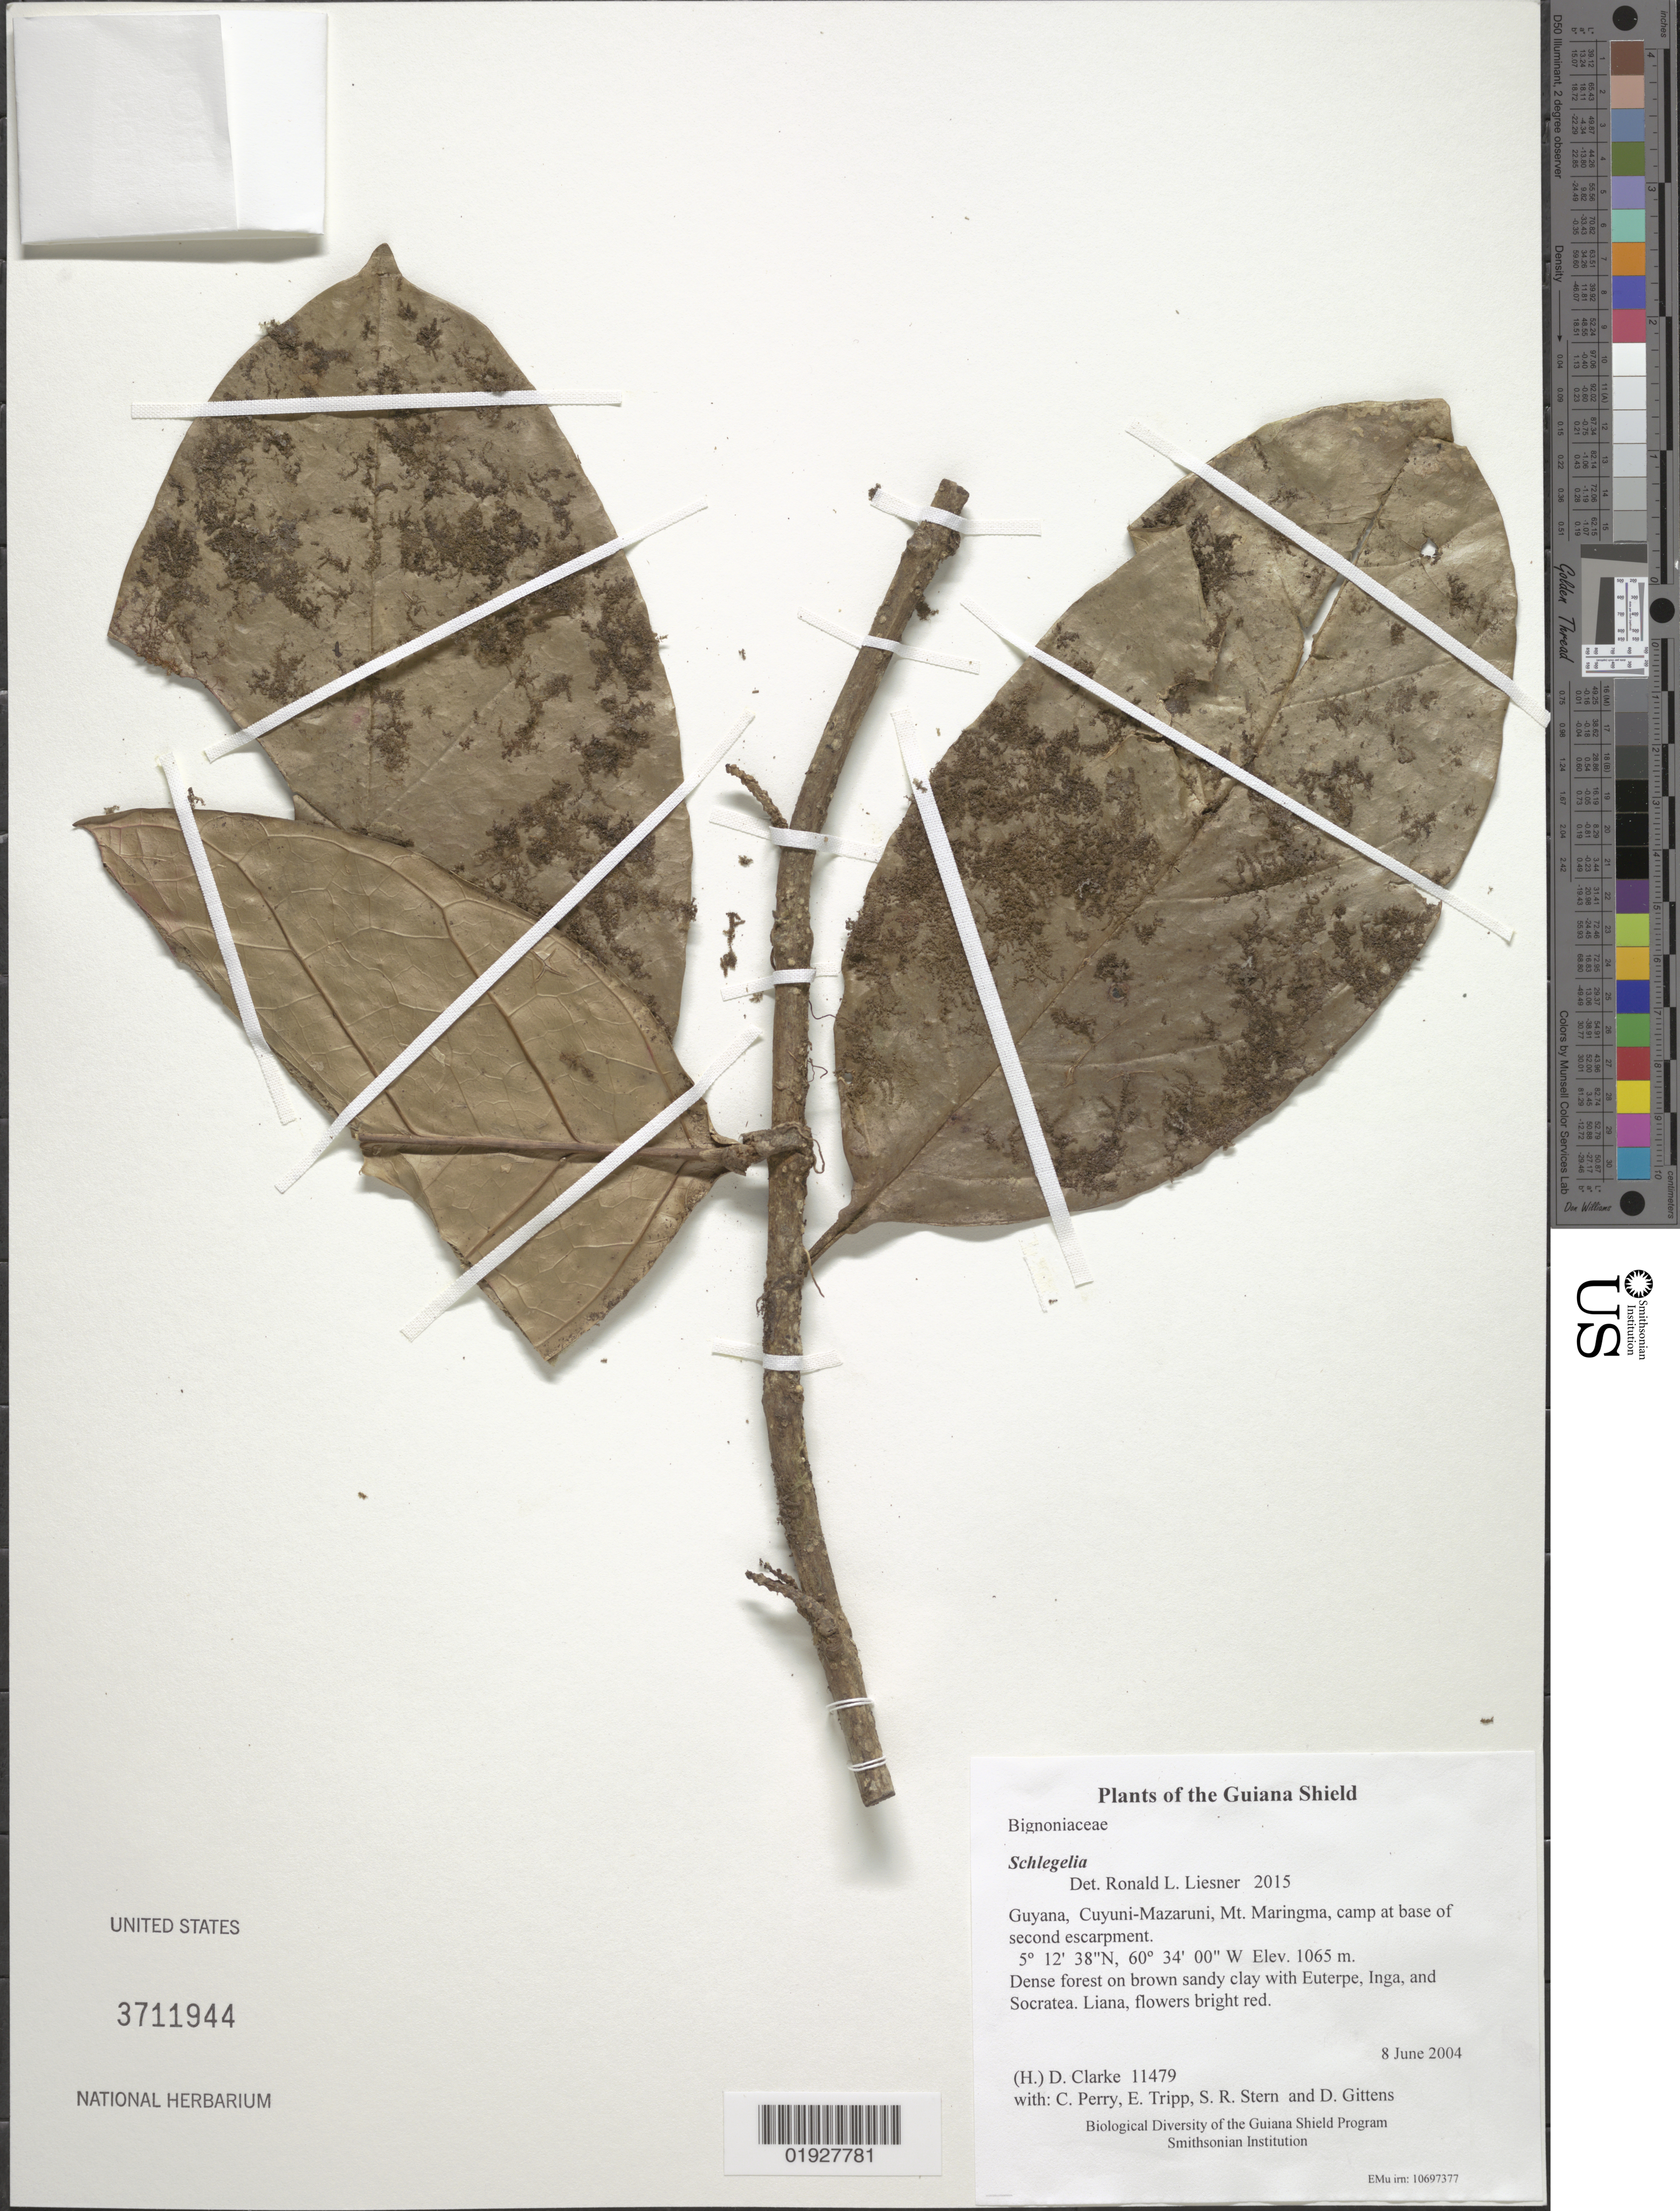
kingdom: Plantae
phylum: Tracheophyta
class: Magnoliopsida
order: Lamiales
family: Schlegeliaceae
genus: Schlegelia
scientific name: Schlegelia sp.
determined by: Liesner, R. L.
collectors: H. D. Clarke, C. Perry, E. Tripp, S. R. Stern & D. Gittens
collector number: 11479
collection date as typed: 8 June 2004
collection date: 2004-06-08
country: Guyana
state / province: Cuyuni-Mazaruni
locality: Mt. Maringma, camp at base of second escarpment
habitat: Dense forest on brown sandy clay with Euterpe, Inga, and Socratea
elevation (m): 1065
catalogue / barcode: US 3711944